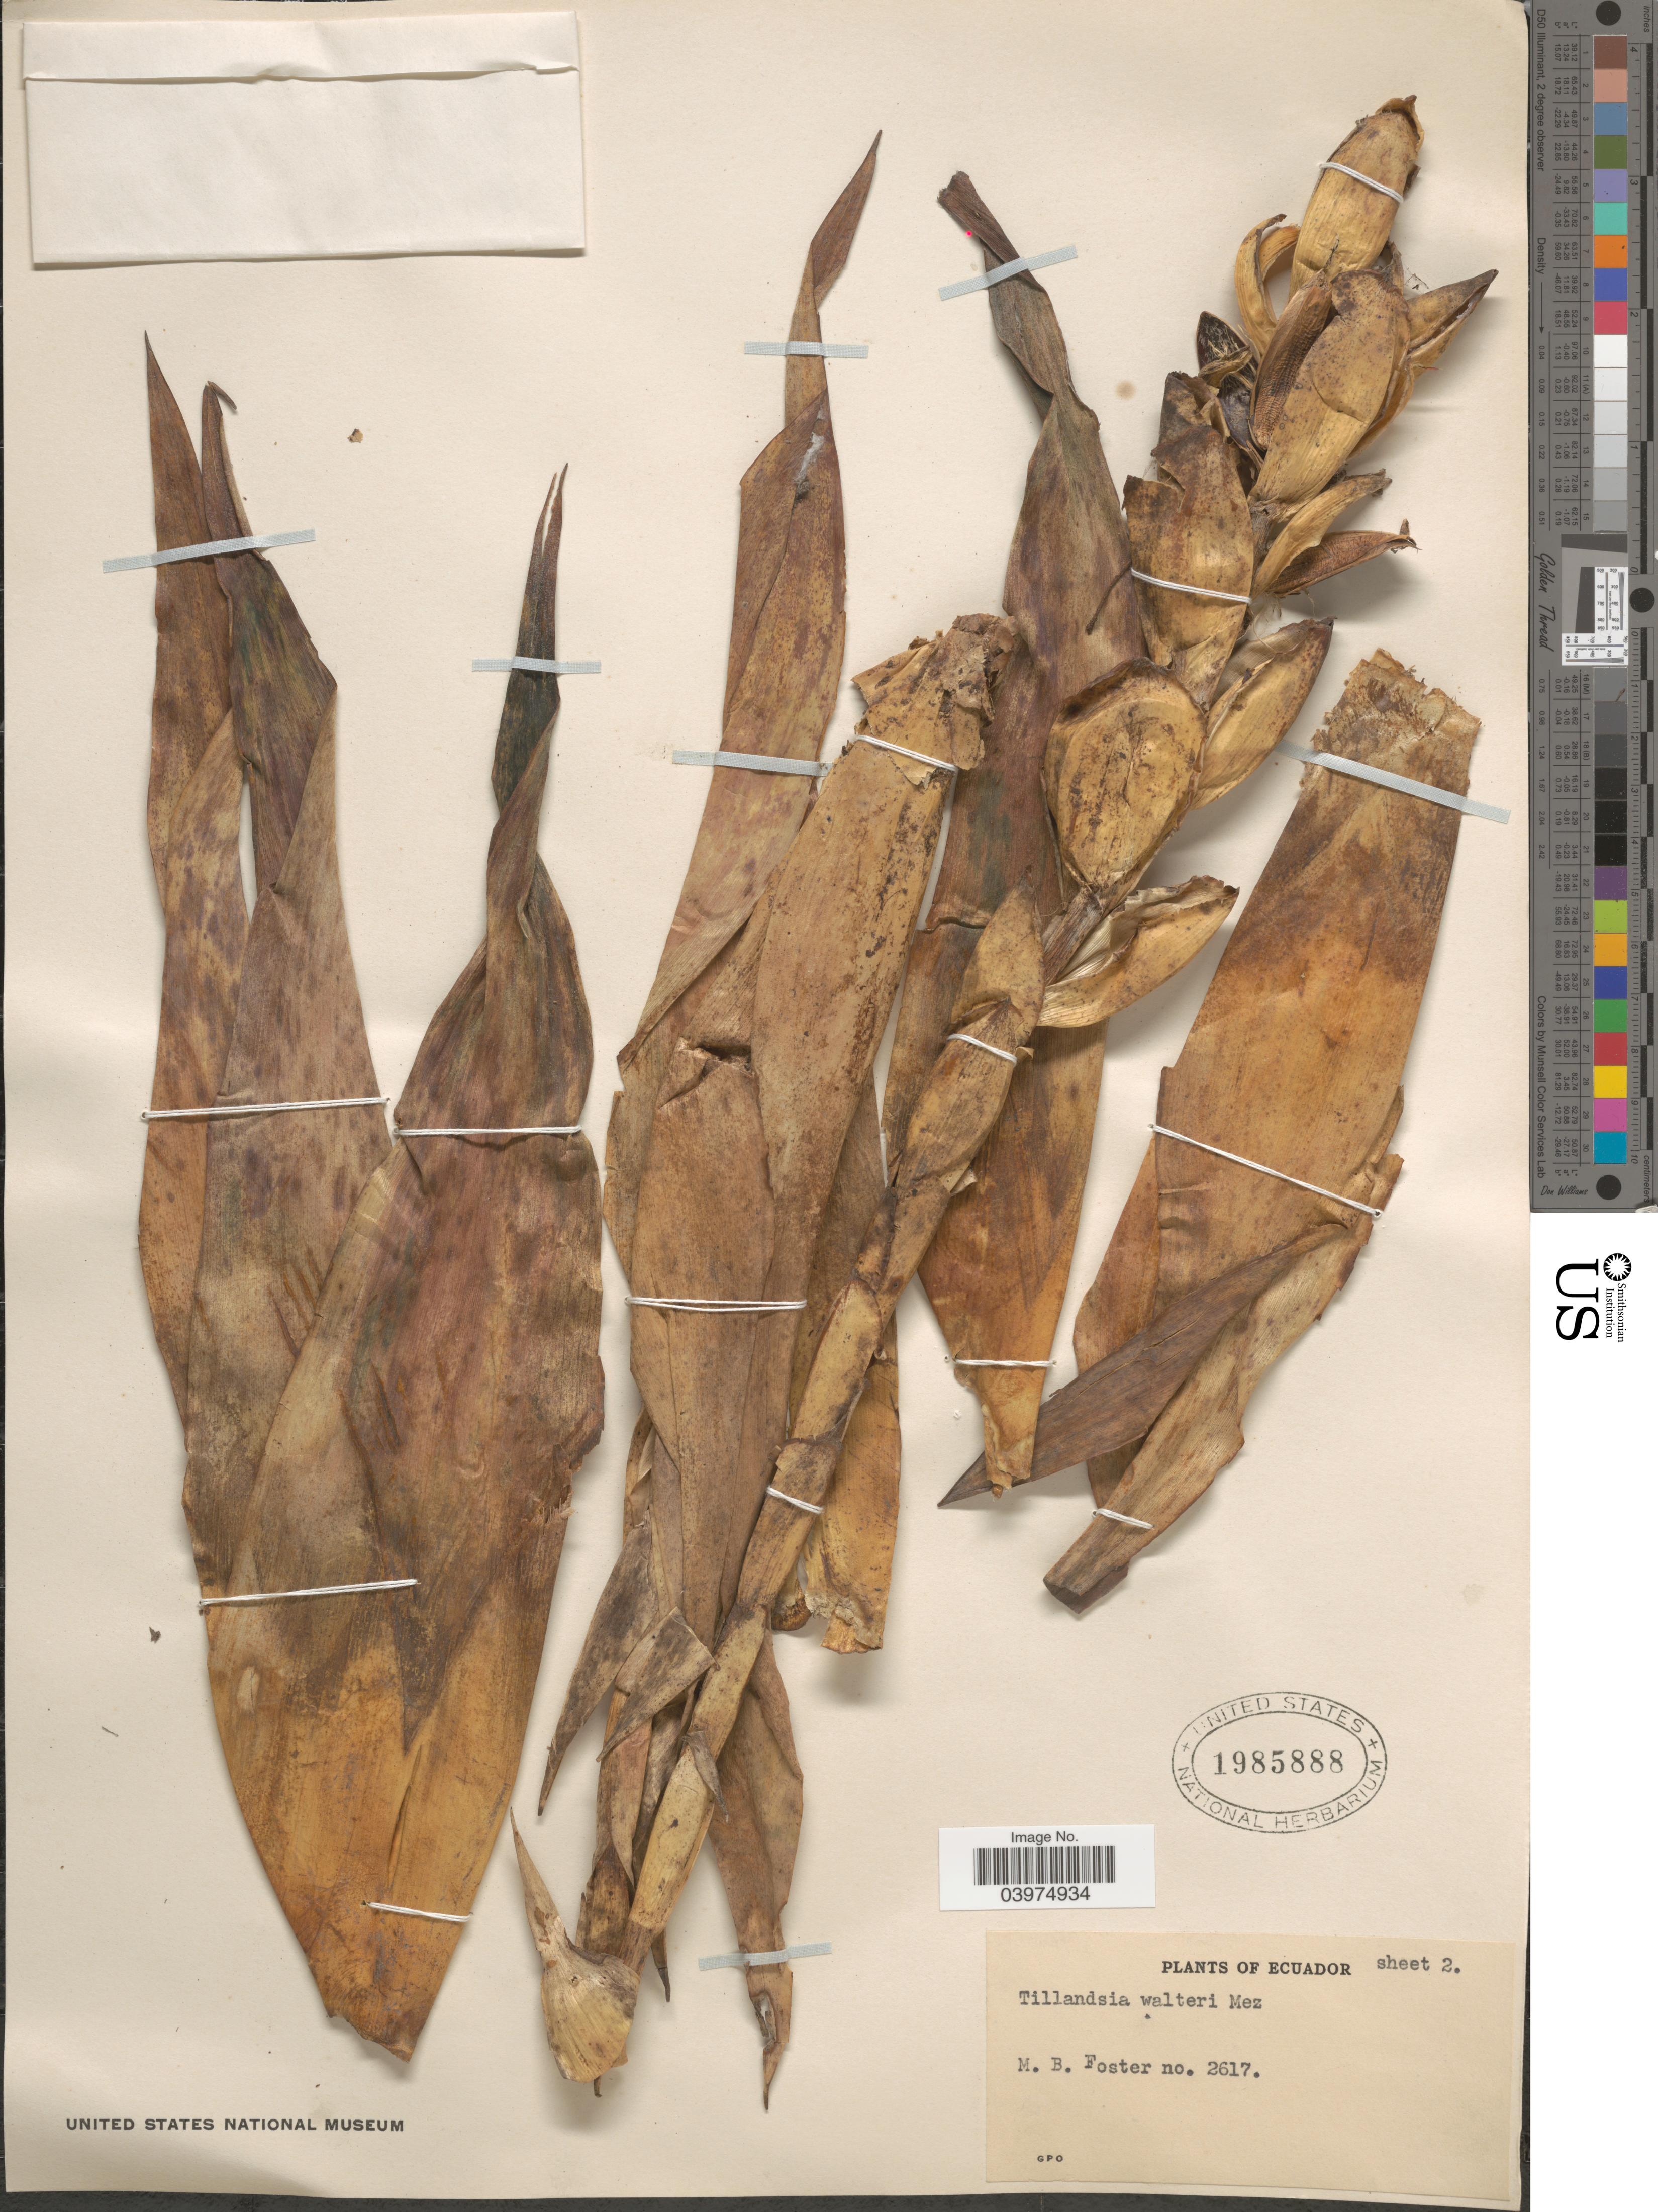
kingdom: Plantae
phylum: Tracheophyta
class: Liliopsida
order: Poales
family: Bromeliaceae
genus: Tillandsia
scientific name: Tillandsia walteri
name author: Mez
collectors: M. B. Foster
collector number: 2617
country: Ecuador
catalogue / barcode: US 1985888